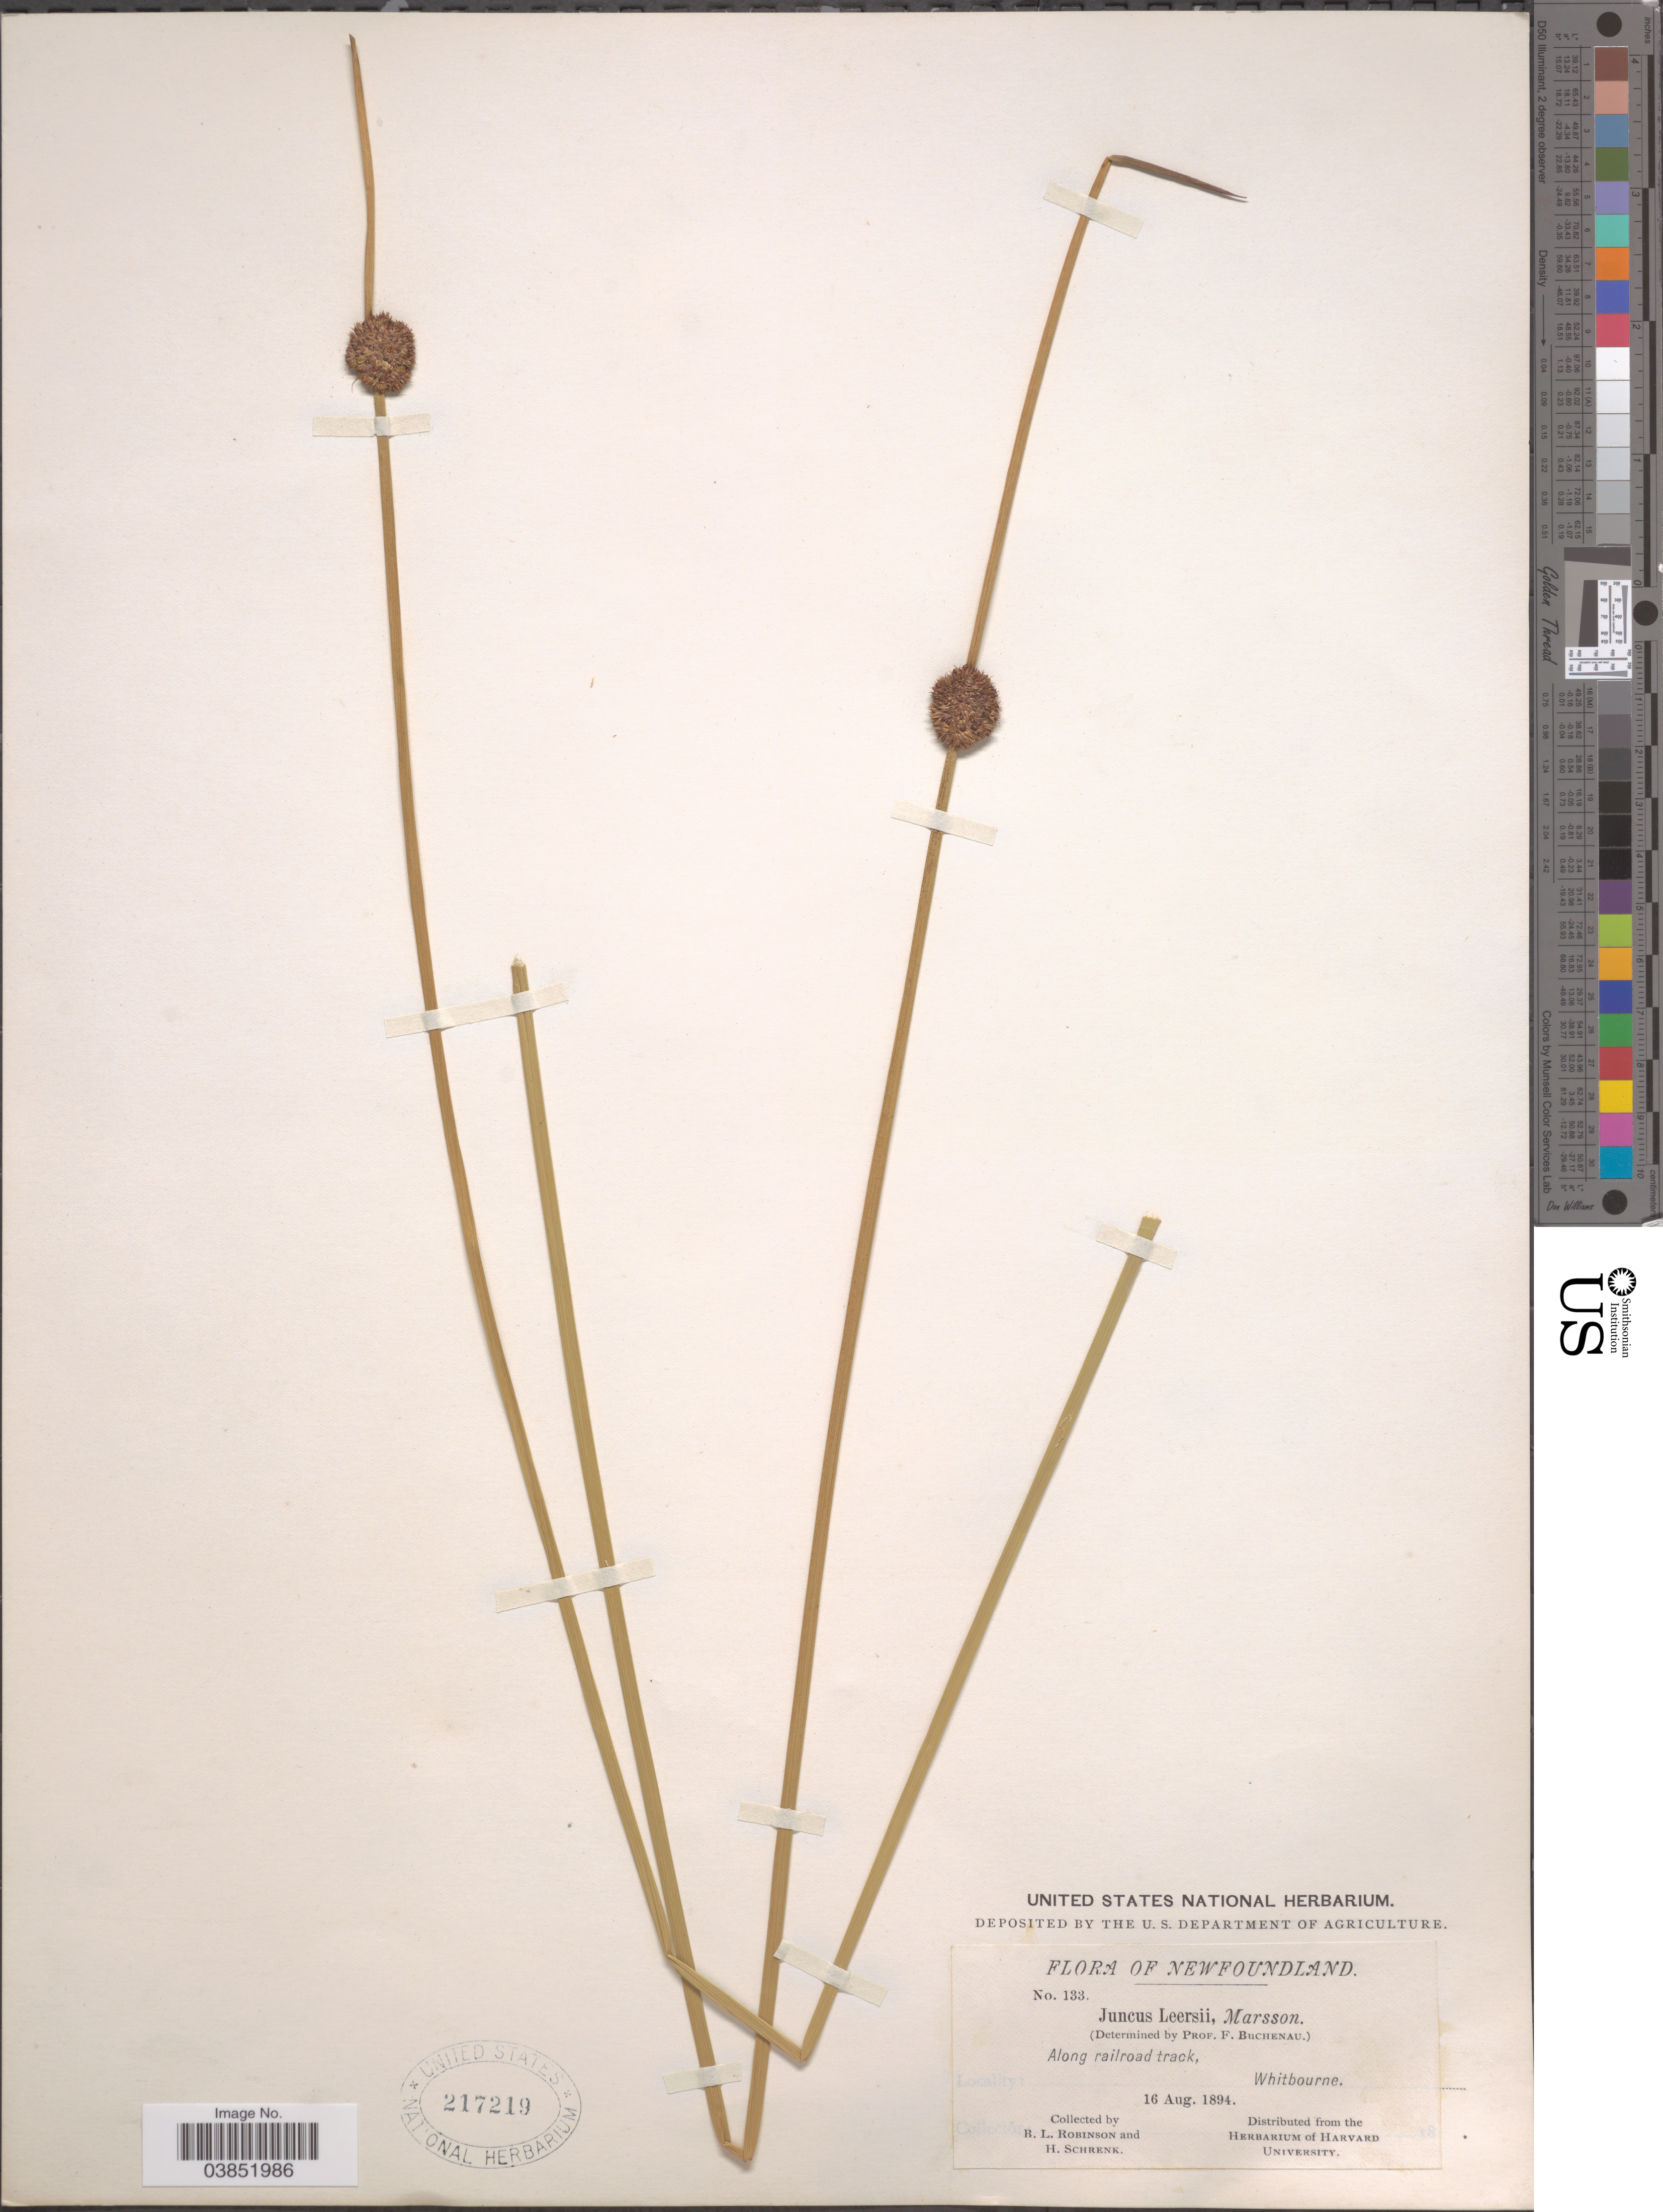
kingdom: Plantae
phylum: Tracheophyta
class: Liliopsida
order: Poales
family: Juncaceae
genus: Juncus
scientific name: Juncus conglomeratus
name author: L.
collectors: B. L. Robinson & H. Schrenk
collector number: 133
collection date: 1894-08-16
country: Canada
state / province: Newfoundland and Labrador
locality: Along railroad track, Whitbourne.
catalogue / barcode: US 217219